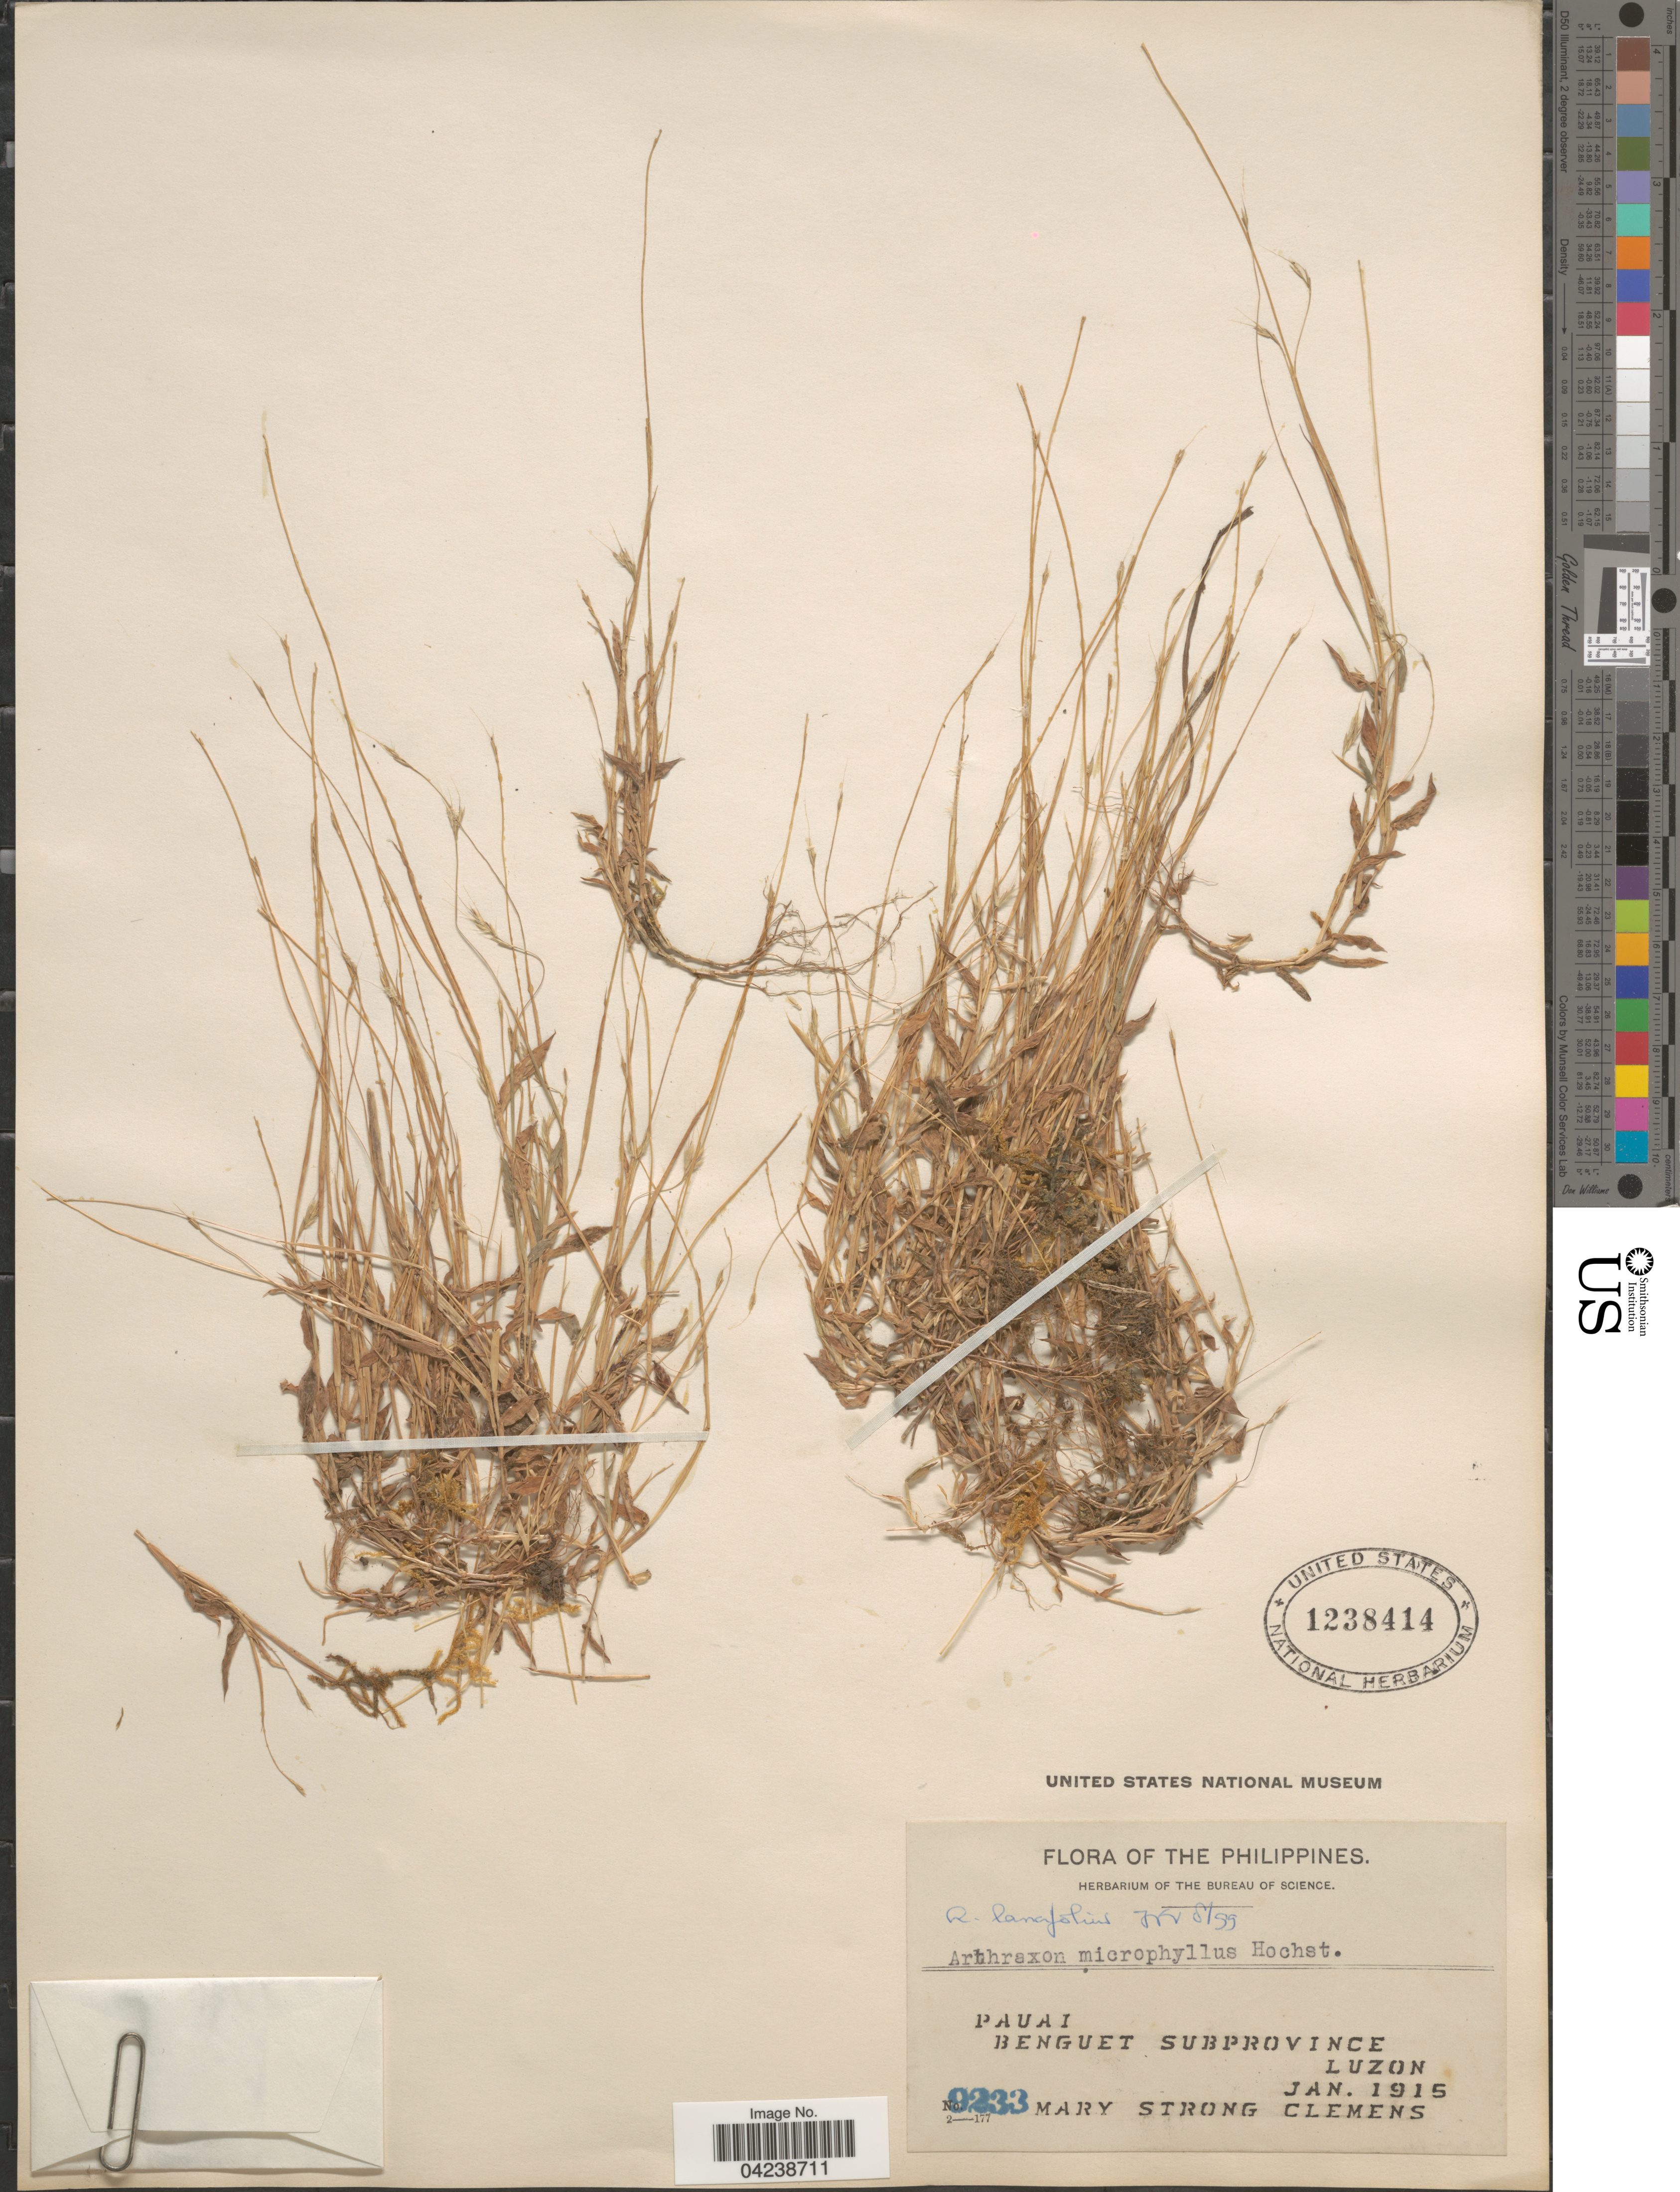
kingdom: Plantae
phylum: Tracheophyta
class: Liliopsida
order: Poales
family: Poaceae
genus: Arthraxon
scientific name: Arthraxon lancifolius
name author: (Trin.) Hochst.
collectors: M. S. Clemens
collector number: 9233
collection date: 1915-01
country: Philippines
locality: Pauai. Benguet Subprovince. Luzon.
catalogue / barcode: US 1238414